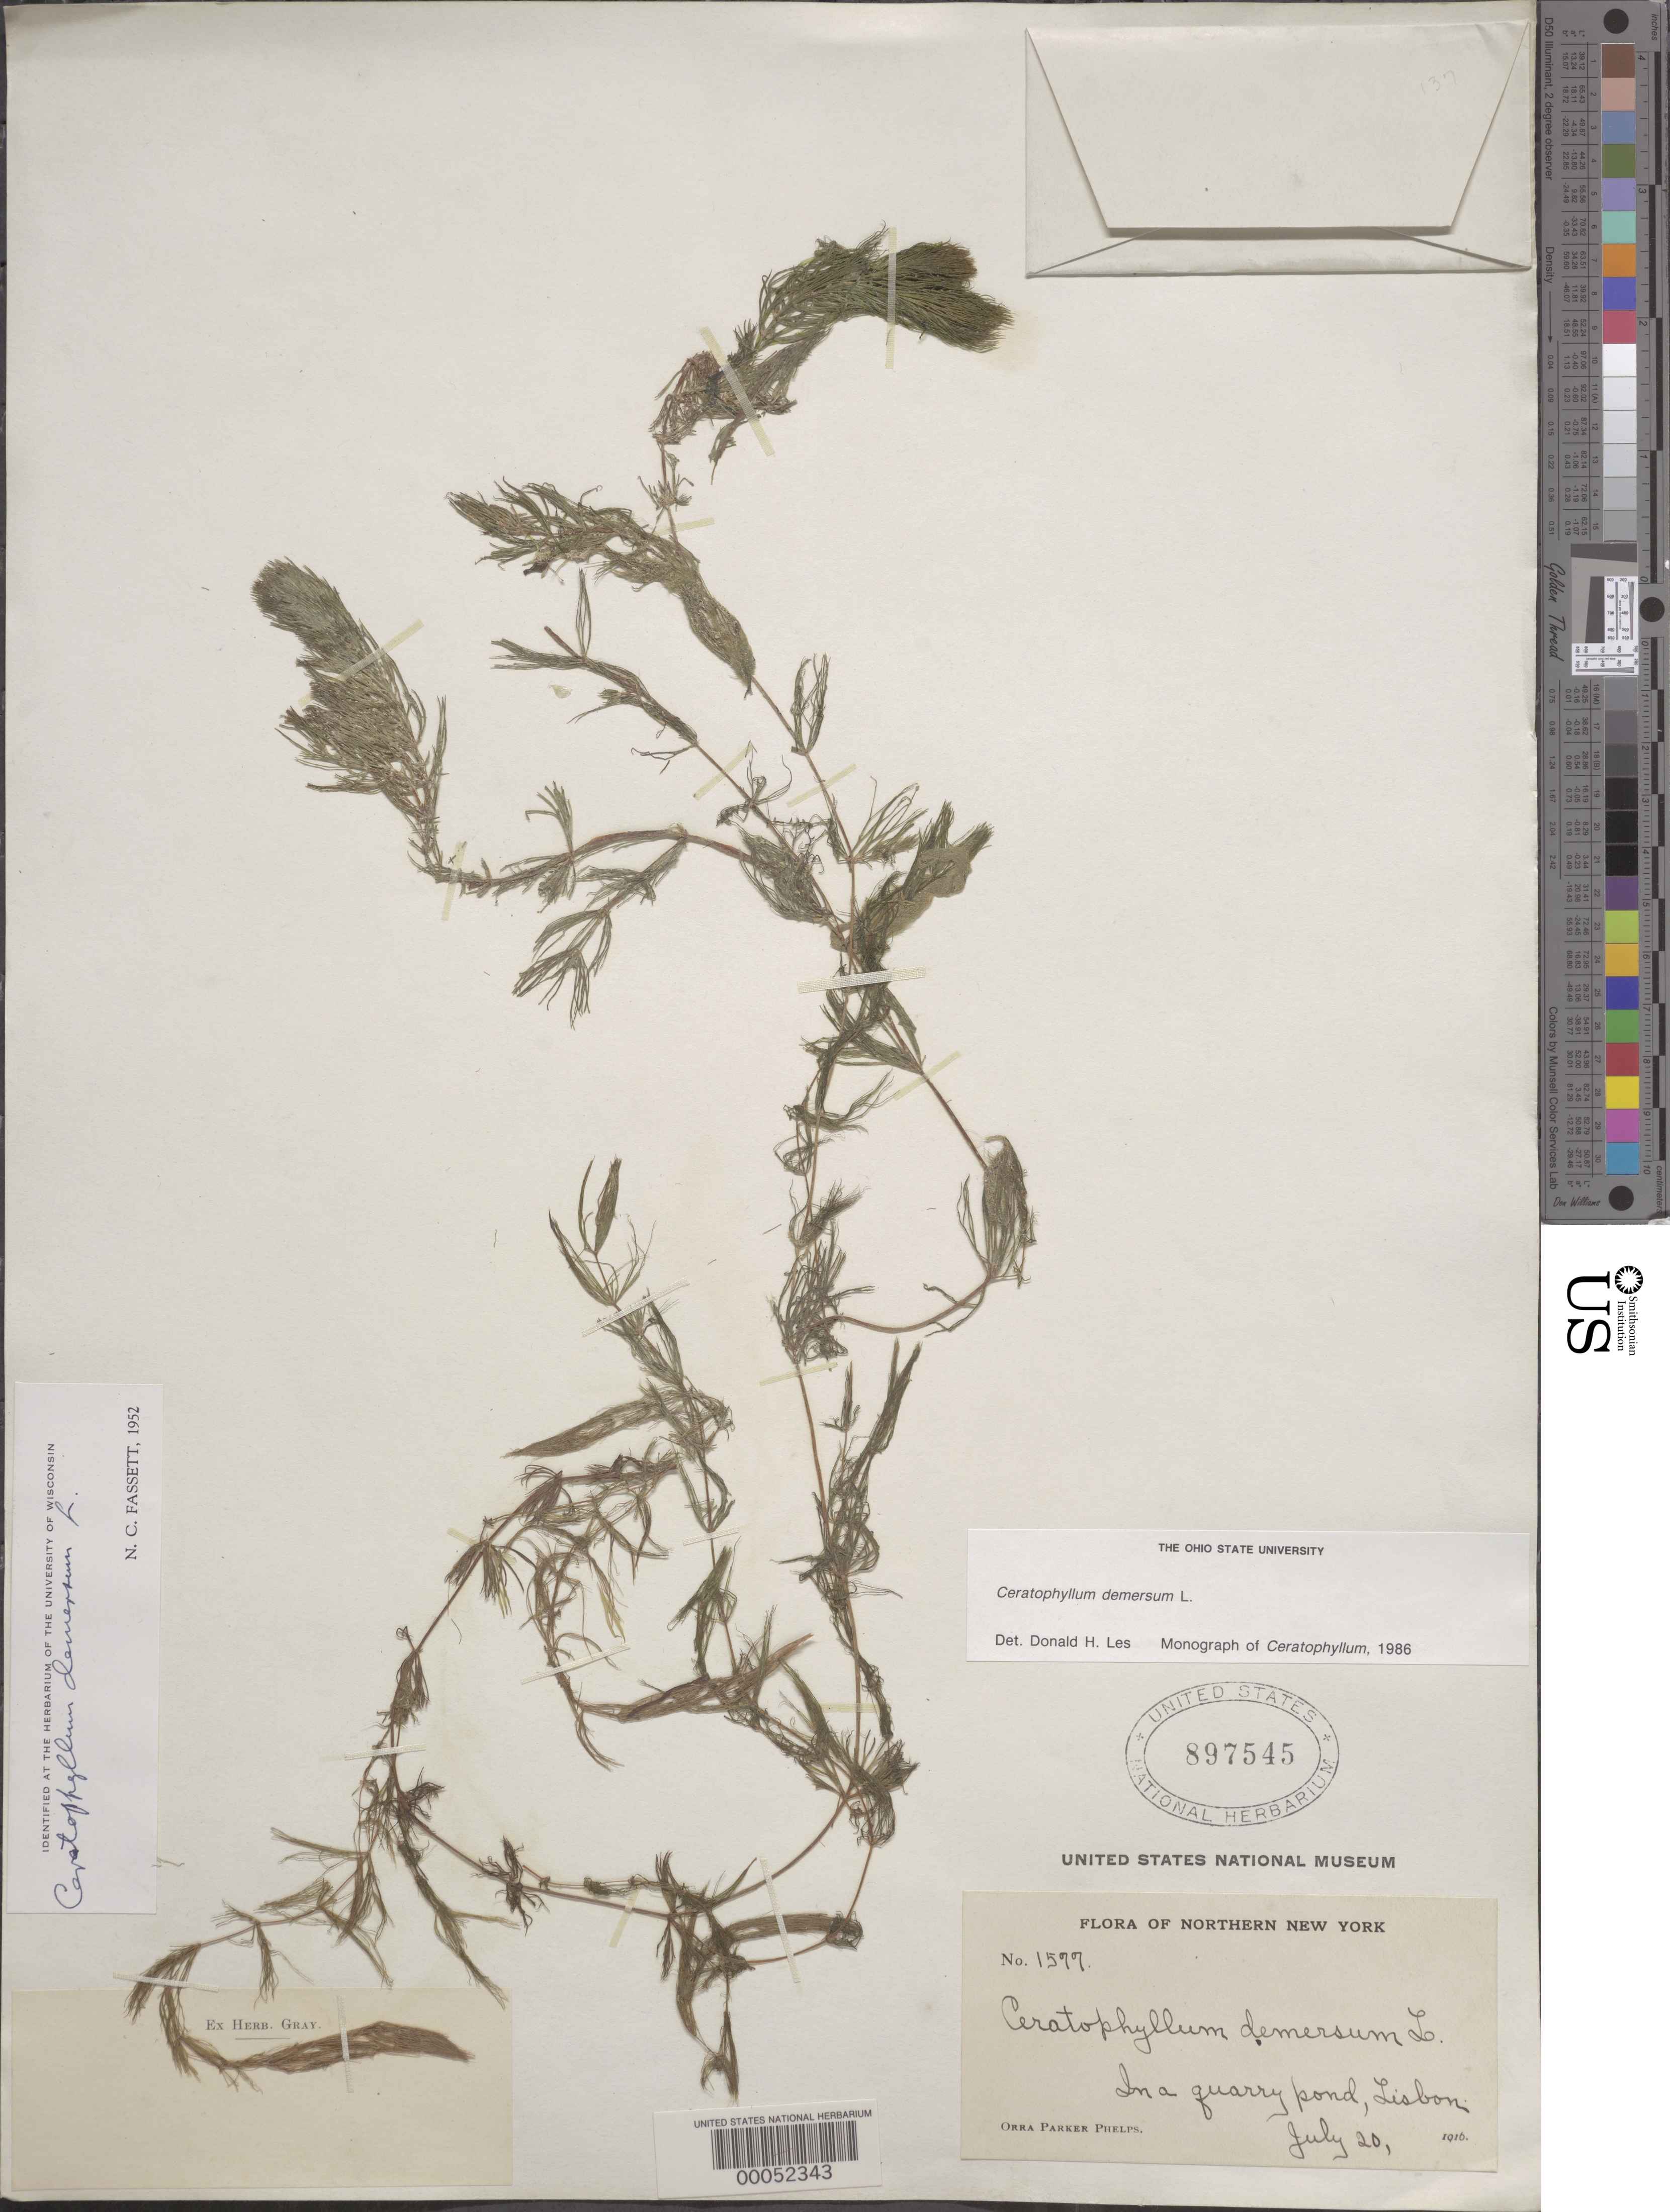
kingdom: Plantae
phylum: Tracheophyta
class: Magnoliopsida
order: Ceratophyllales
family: Ceratophyllaceae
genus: Ceratophyllum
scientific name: Ceratophyllum demersum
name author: L.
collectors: O. P. Phelps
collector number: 897545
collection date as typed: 20 Jul 1916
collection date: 1916-07-20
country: United States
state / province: New York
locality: In a quarry pond, lisbon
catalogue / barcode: US 897545